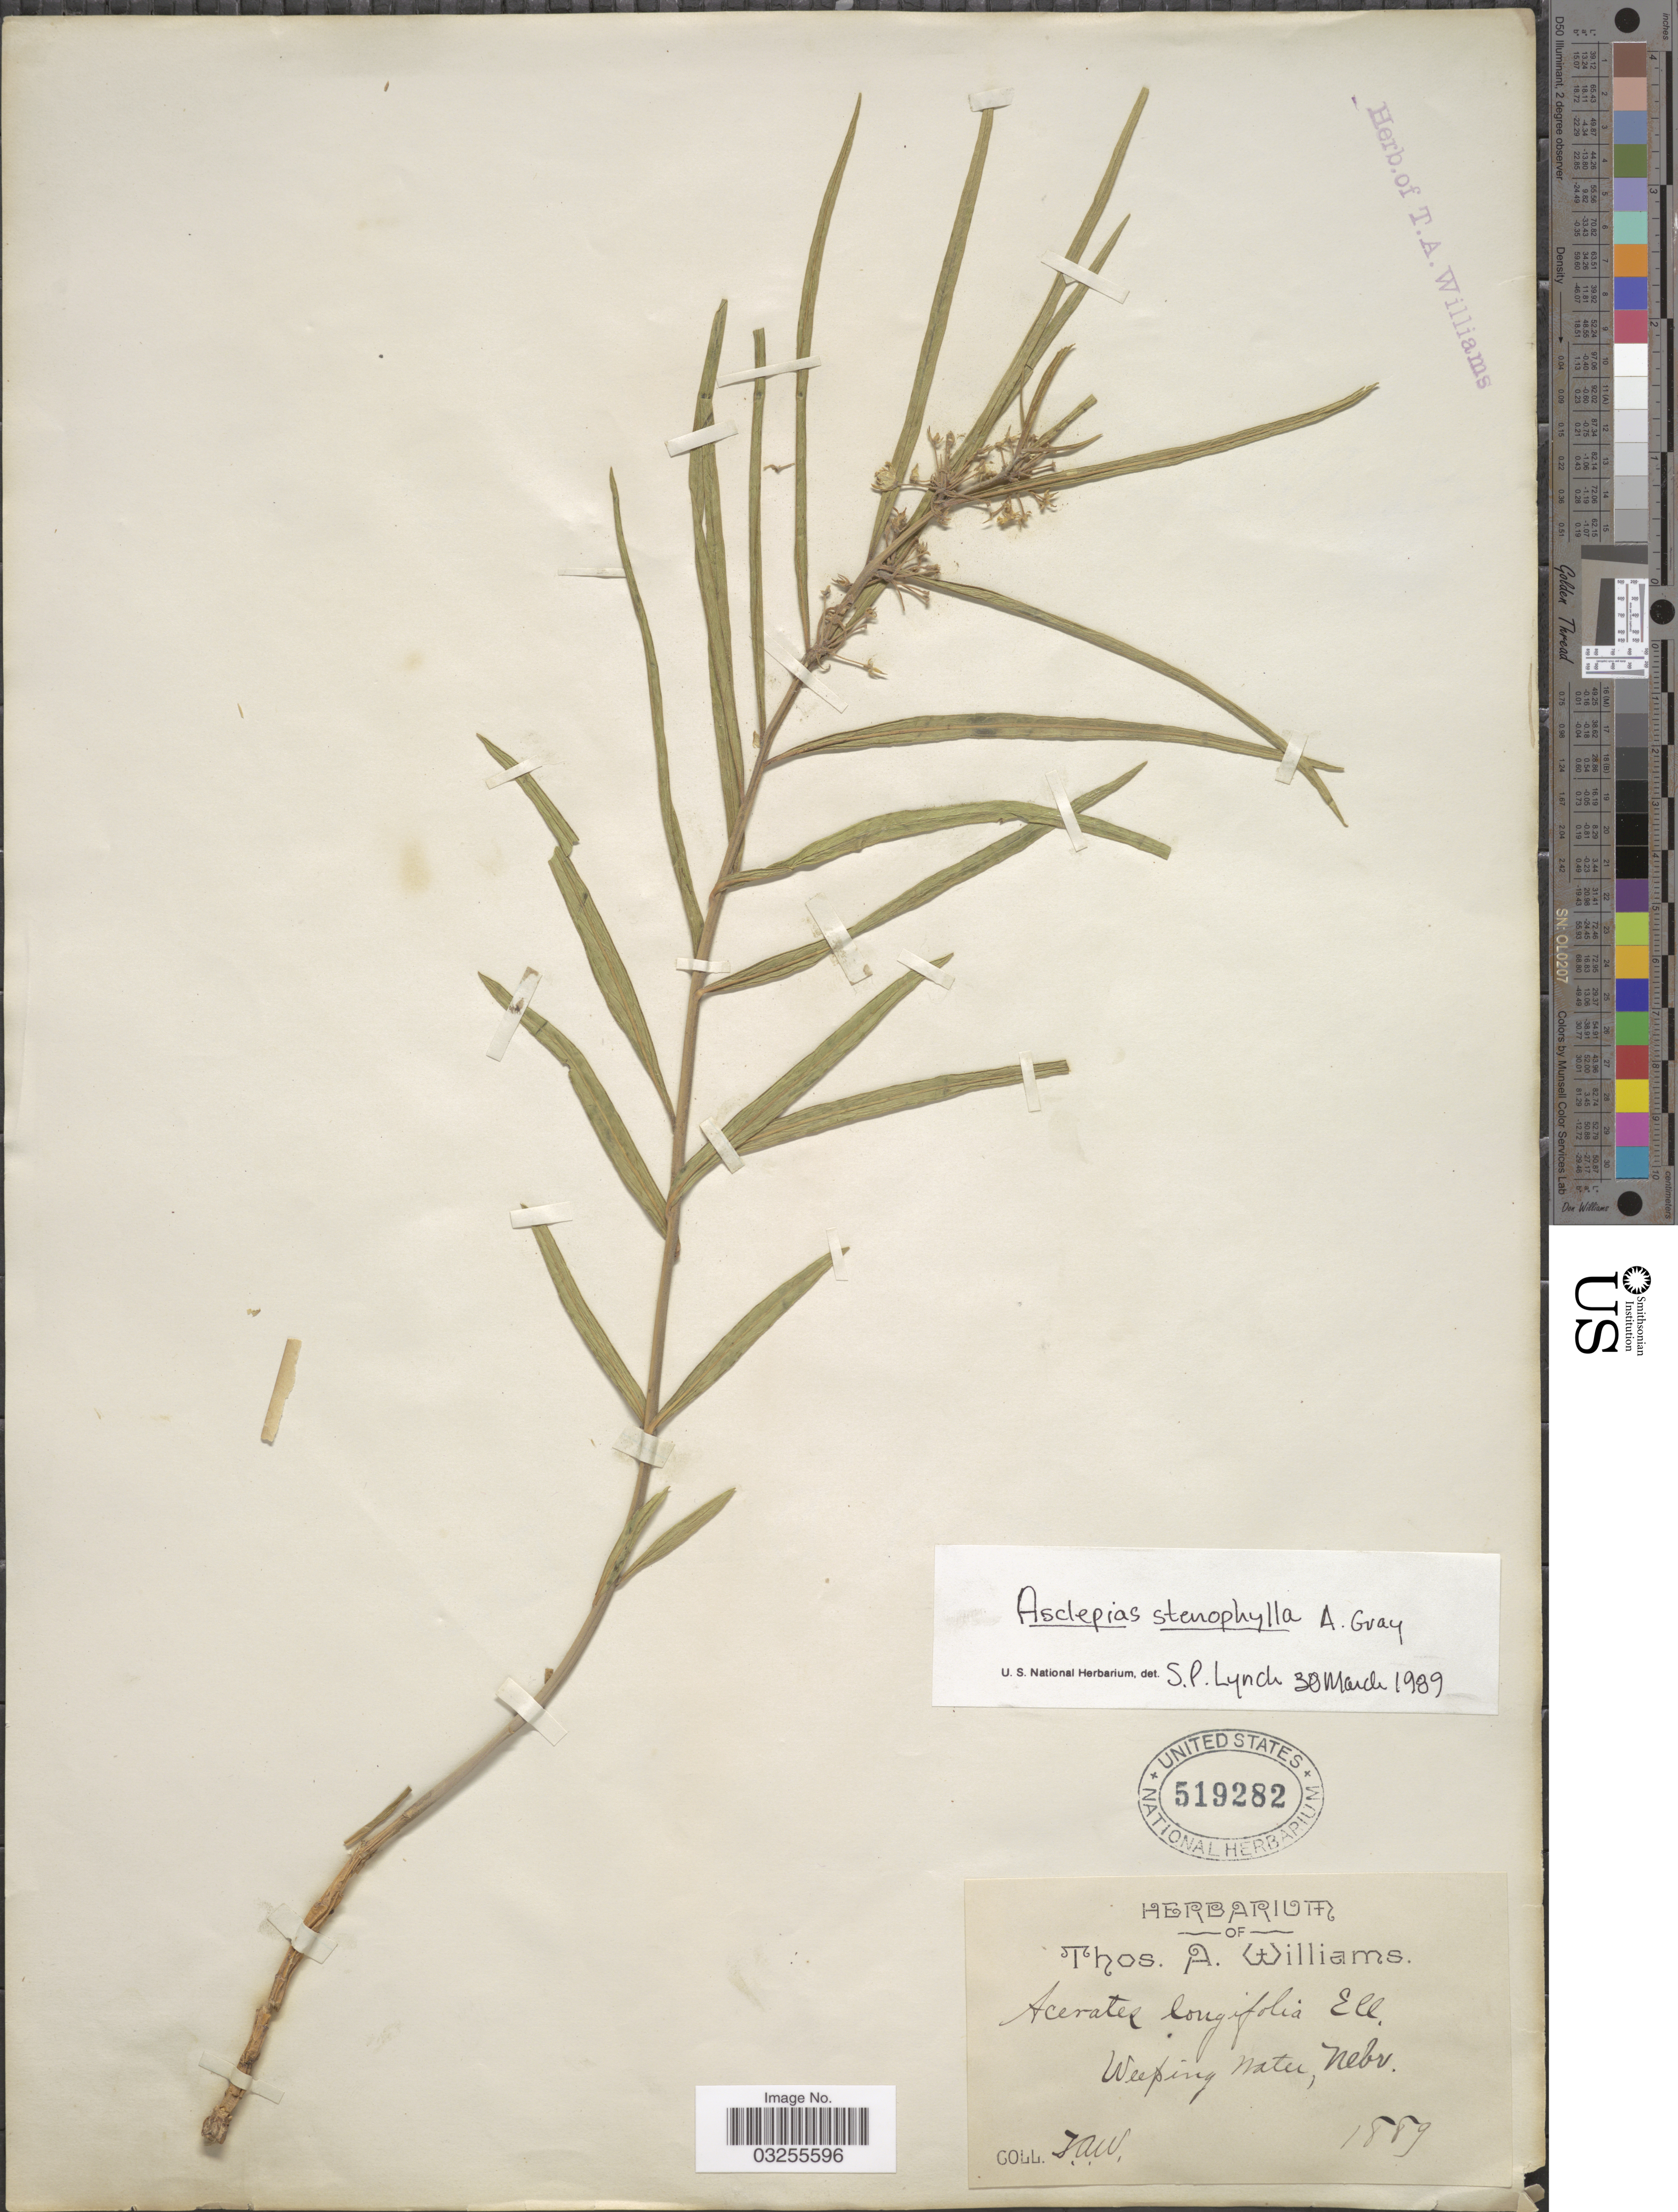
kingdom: Plantae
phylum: Tracheophyta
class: Magnoliopsida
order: Gentianales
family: Apocynaceae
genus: Asclepias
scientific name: Asclepias stenophylla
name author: A. Gray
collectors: T. A. Williams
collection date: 1889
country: United States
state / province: Nebraska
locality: Weeping Water.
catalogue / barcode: US 519282